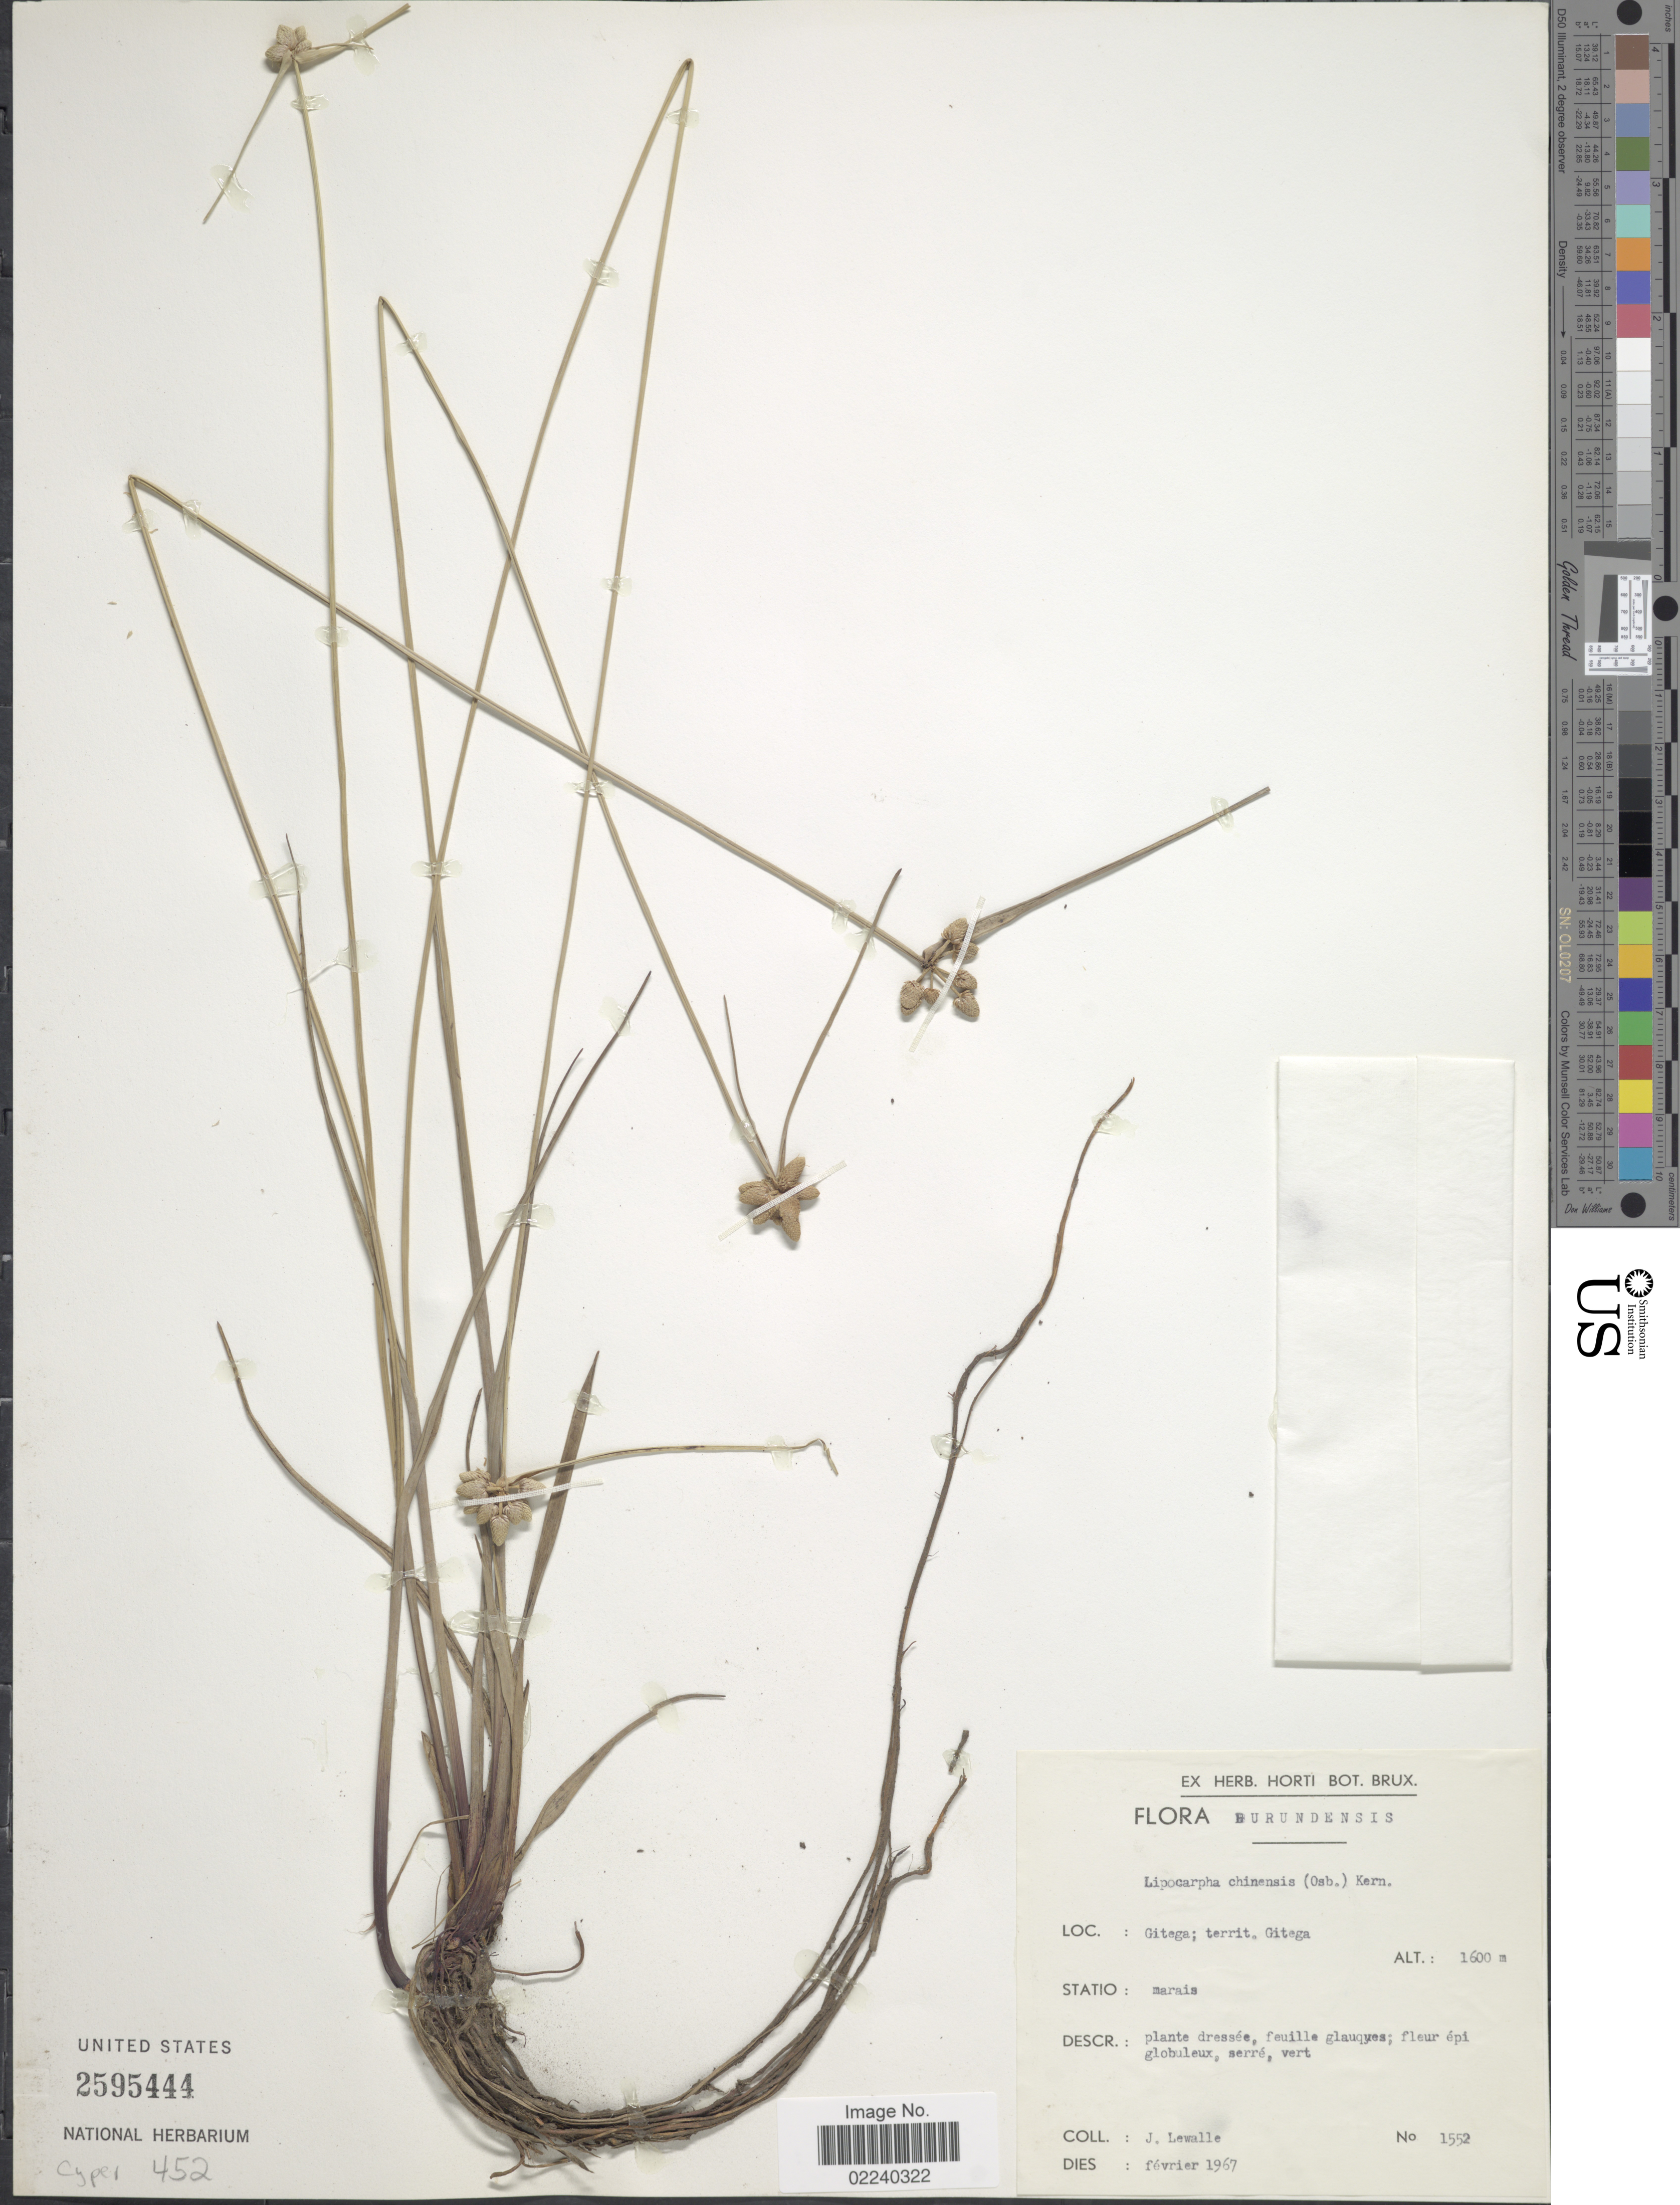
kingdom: Plantae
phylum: Tracheophyta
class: Liliopsida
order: Poales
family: Cyperaceae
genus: Cyperus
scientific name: Cyperus albescens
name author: (Steud.) Larridon & Govaerts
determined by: Strong, M. T., (US), Smithsonian Institution - National Museum of Natural History (UNITED STATES)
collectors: J. Lewalle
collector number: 1552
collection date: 1967-02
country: Burundi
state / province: Gitega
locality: Territ Gitega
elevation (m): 1600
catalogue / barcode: US 2595444